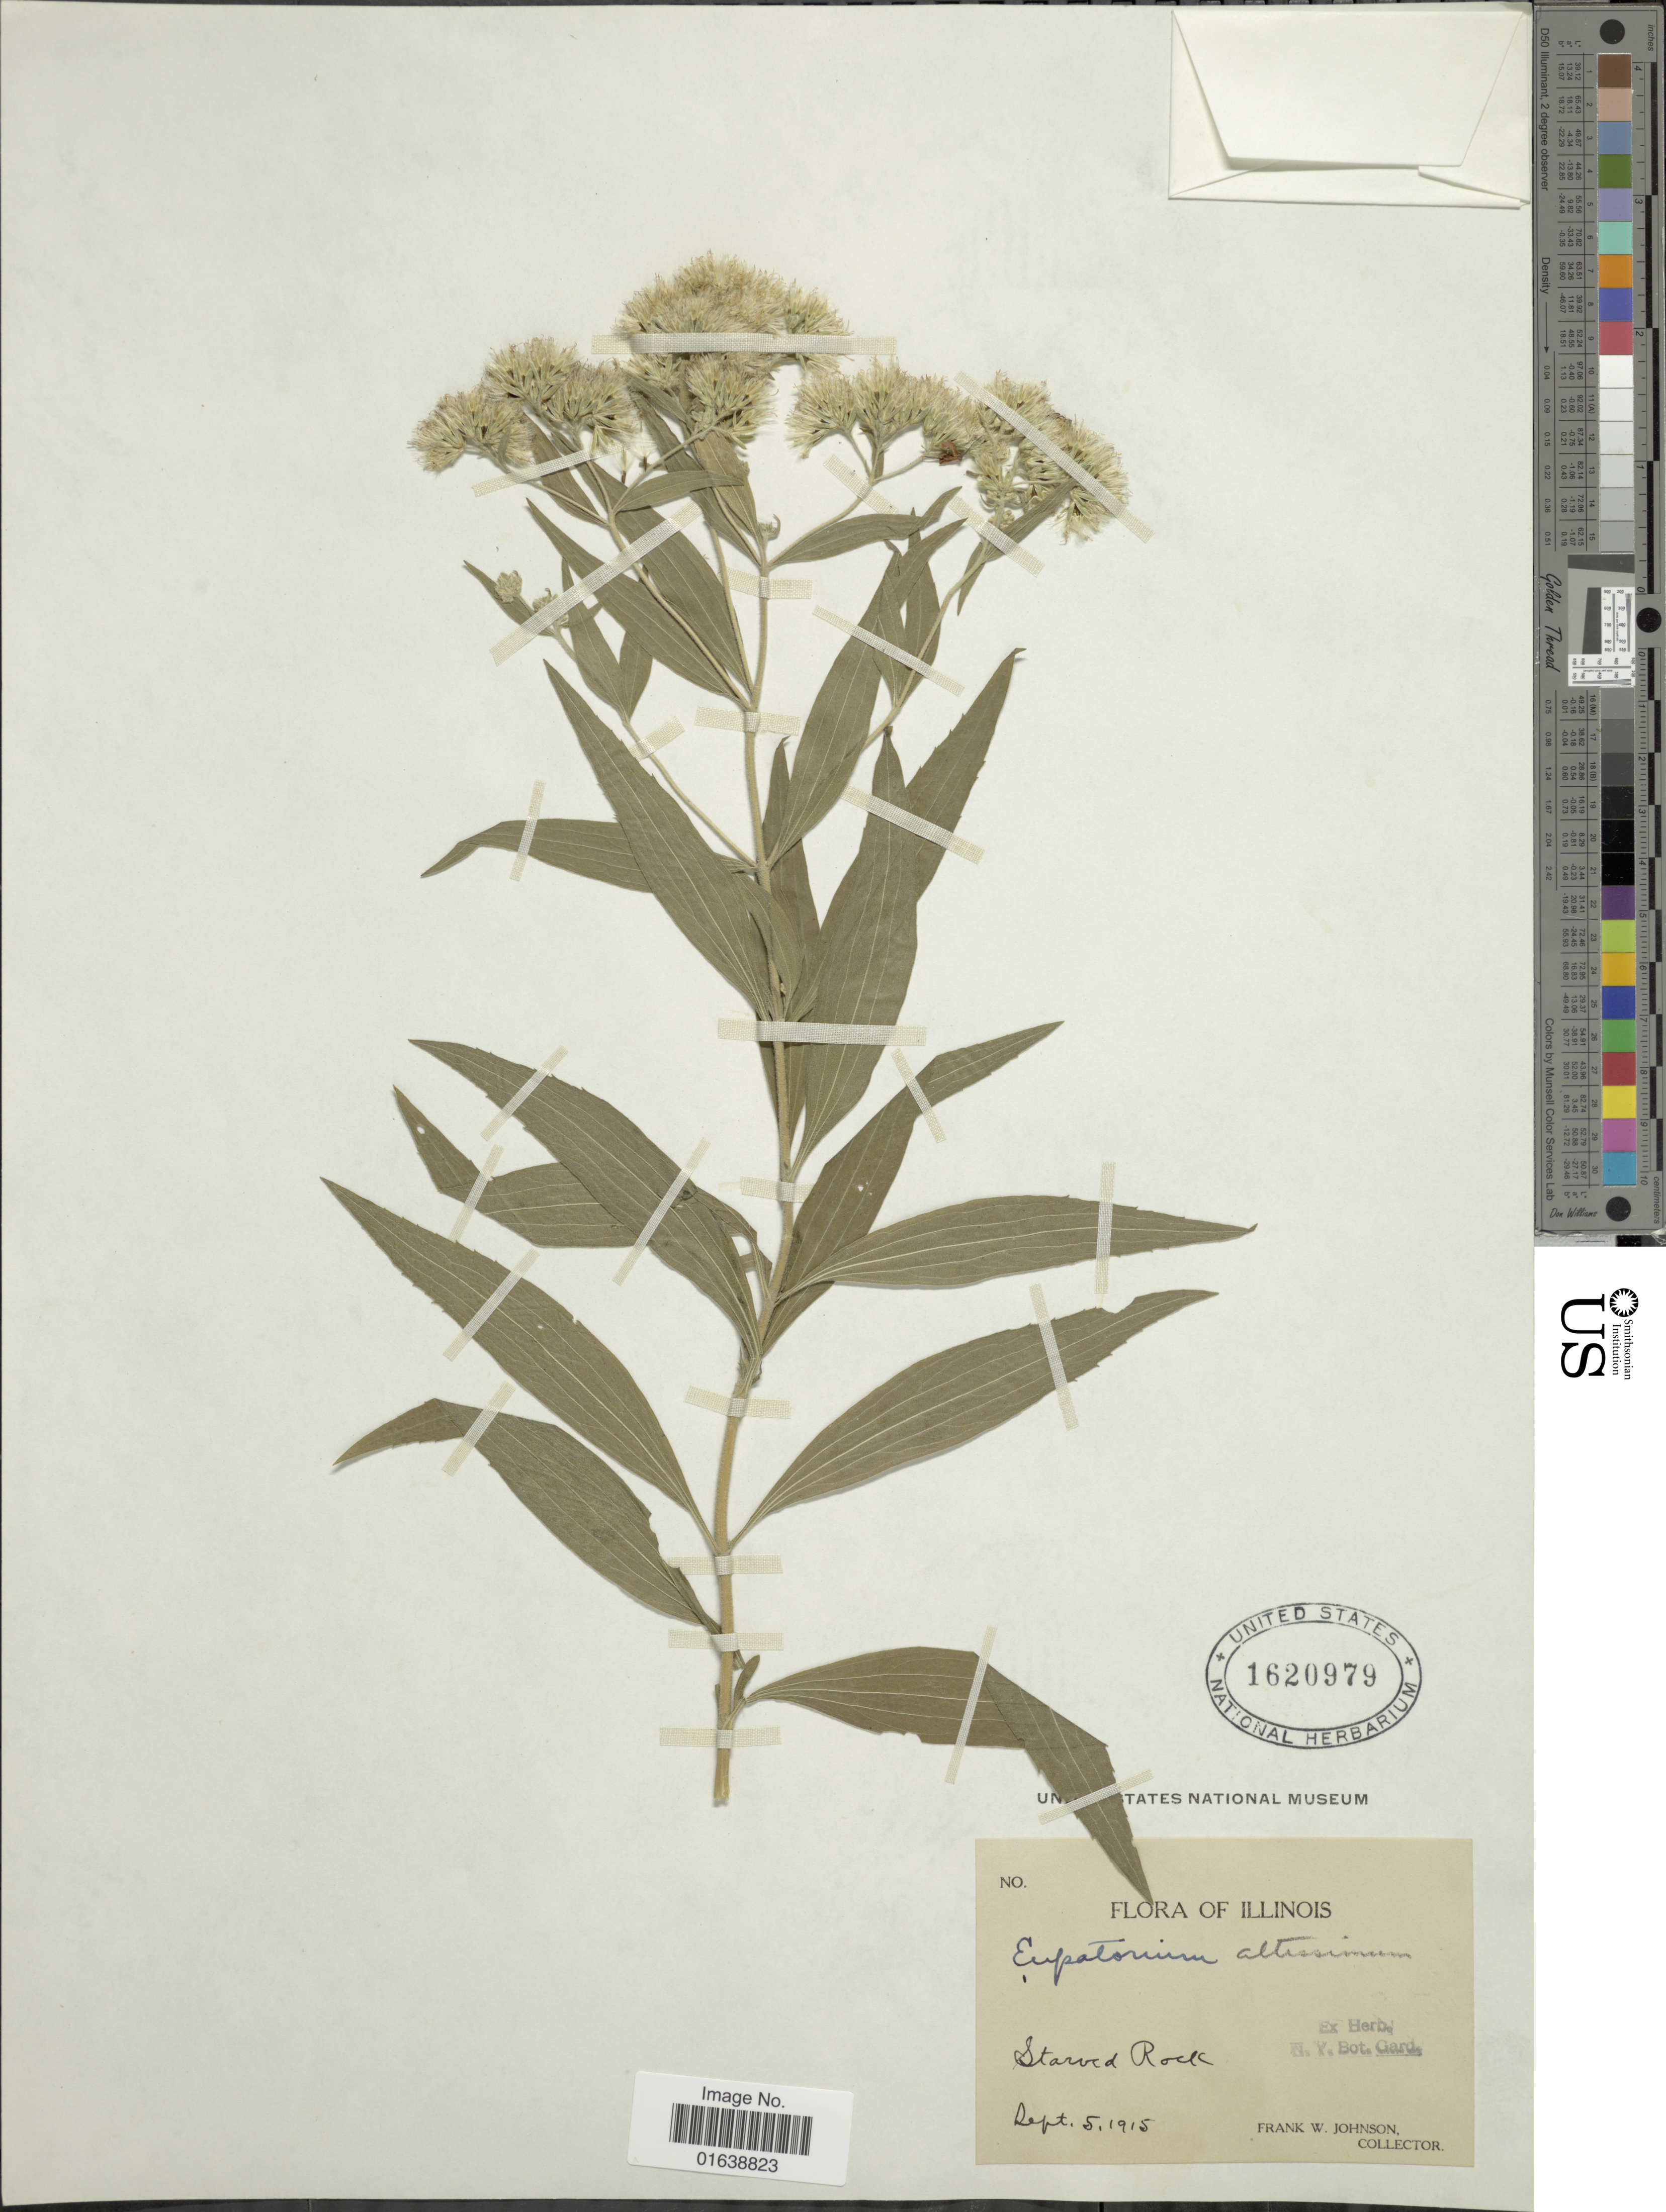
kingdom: Plantae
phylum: Tracheophyta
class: Magnoliopsida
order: Asterales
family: Asteraceae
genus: Eupatorium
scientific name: Eupatorium altissimum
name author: L.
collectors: F. W. Johnson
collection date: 1915-09-05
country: United States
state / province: Illinois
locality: Illinois. Starved Rock.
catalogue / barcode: US 1620979